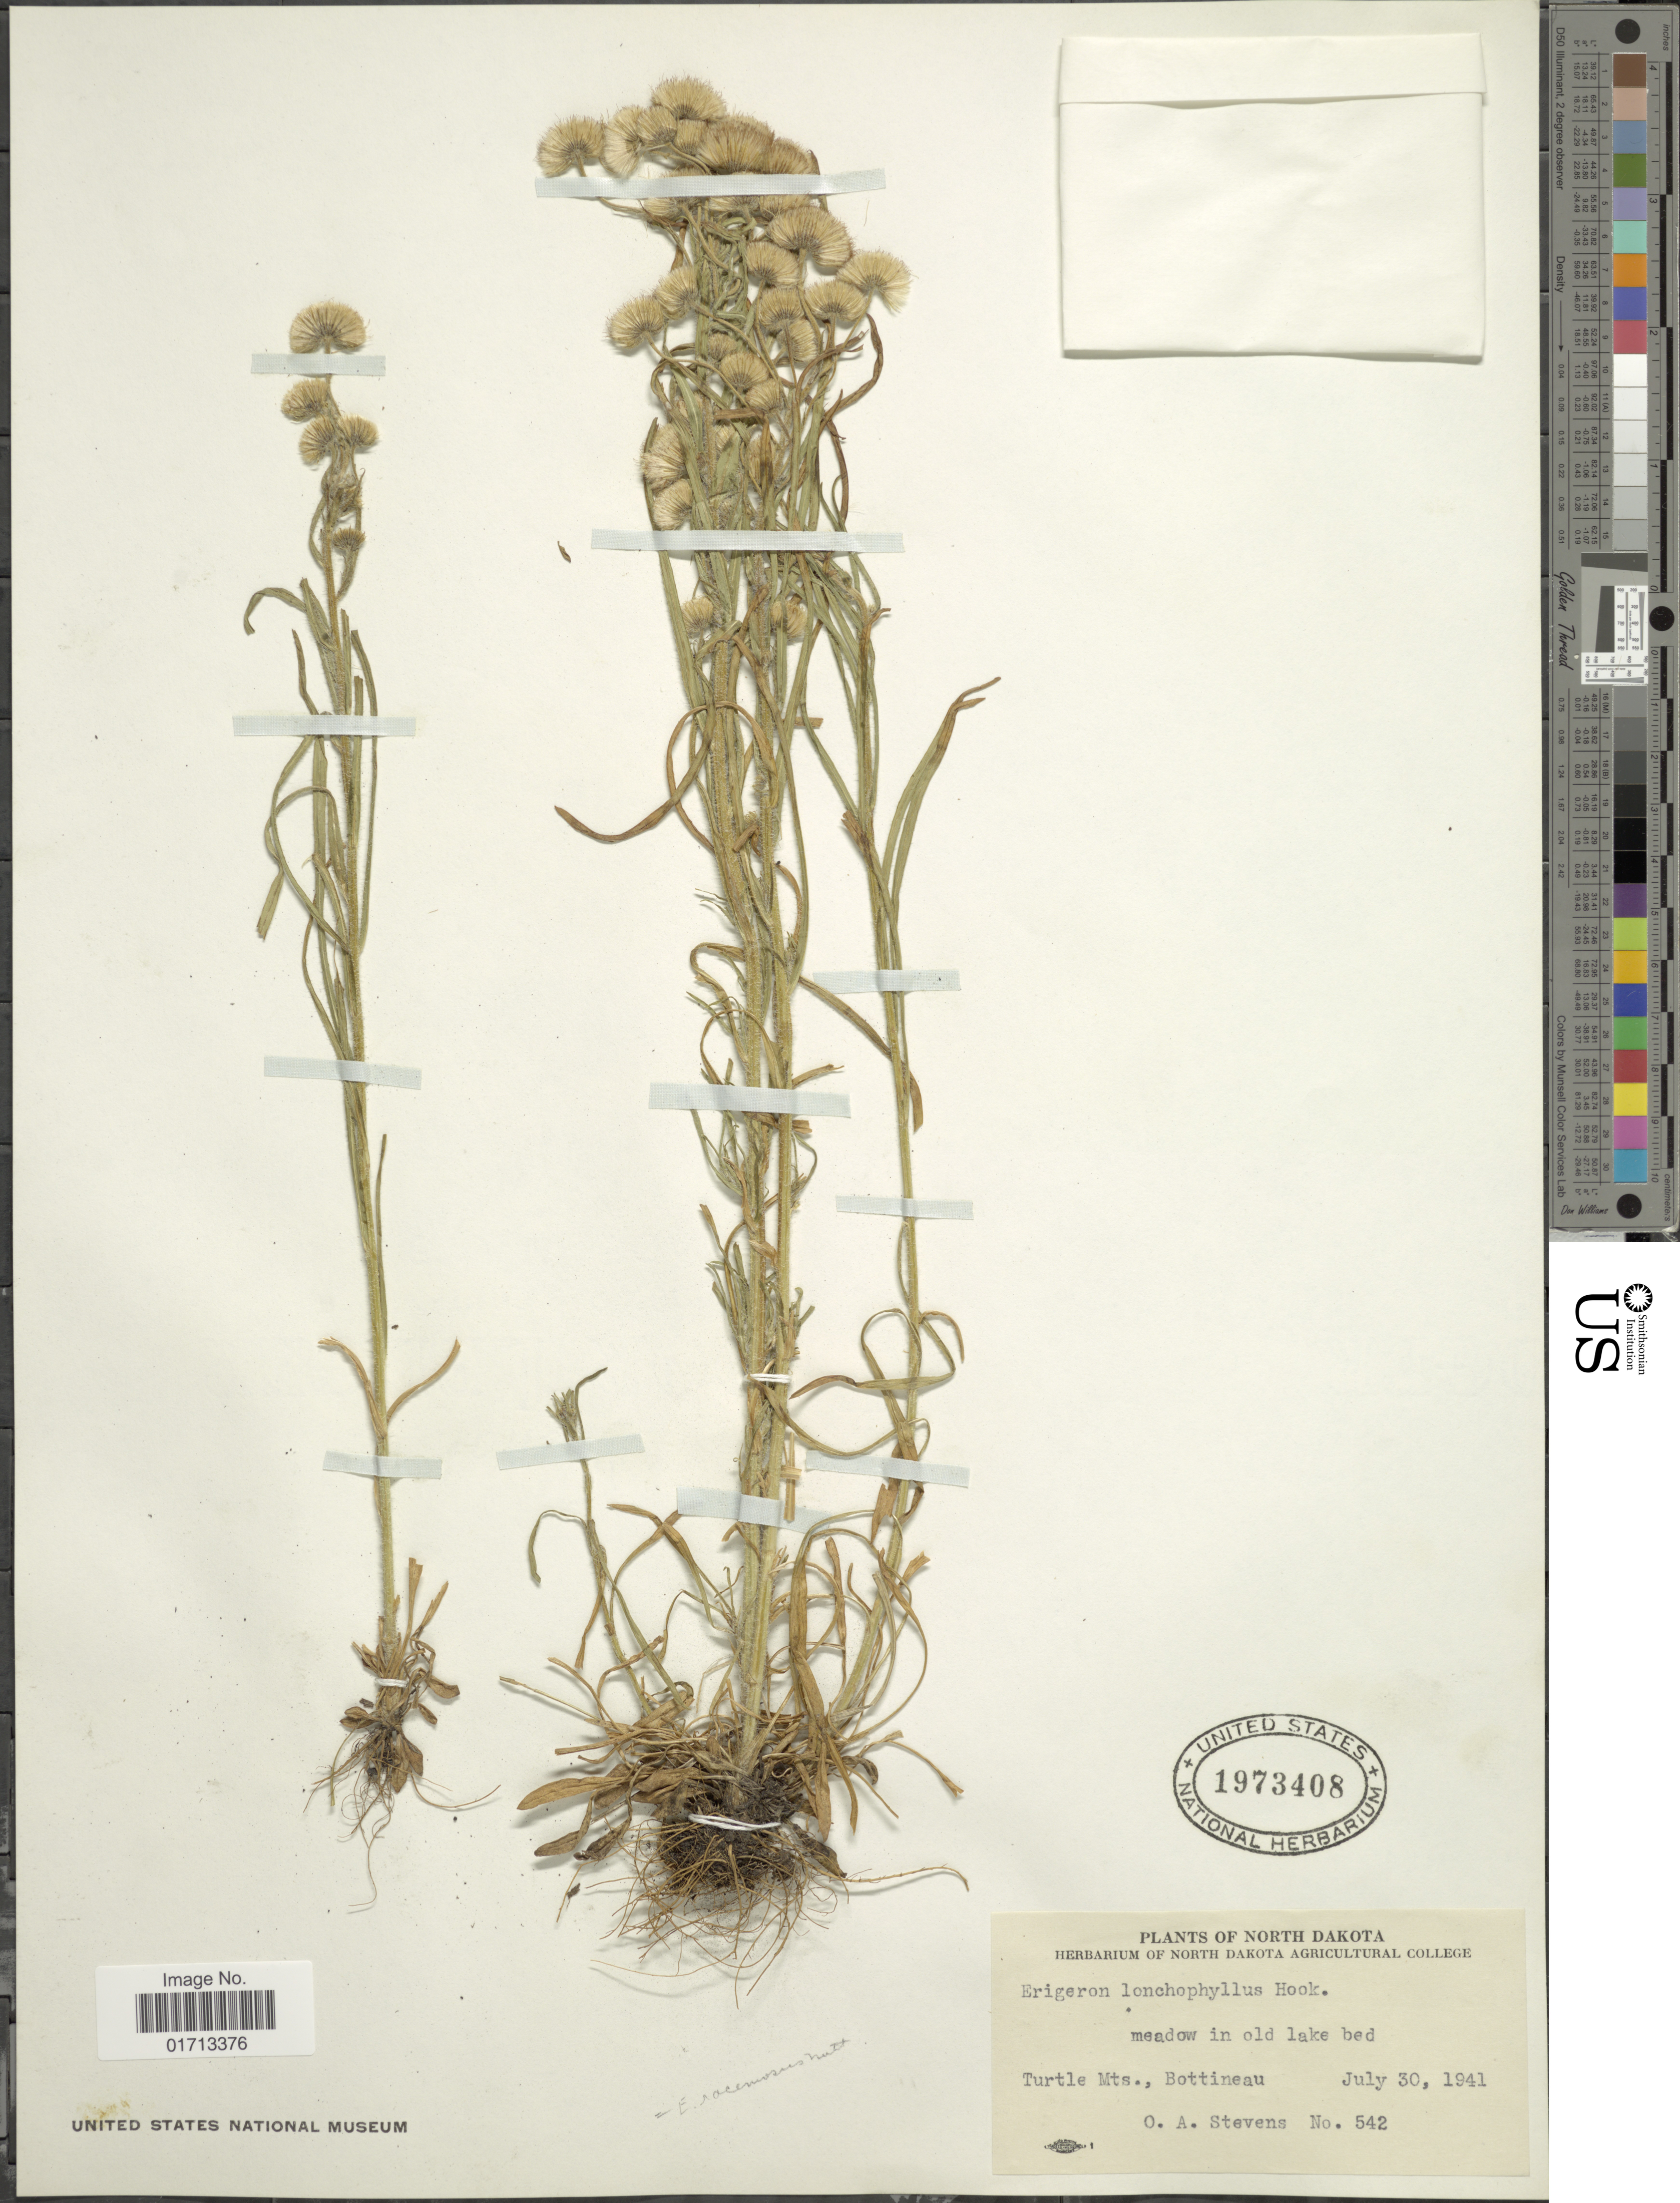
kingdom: Plantae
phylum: Tracheophyta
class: Magnoliopsida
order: Asterales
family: Asteraceae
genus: Erigeron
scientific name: Erigeron lonchophyllus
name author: Hook.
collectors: O. A. Stevens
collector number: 542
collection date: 1941-07-30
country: United States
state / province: North Dakota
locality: Turtle Mts., Bottineau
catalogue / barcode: US 1973408